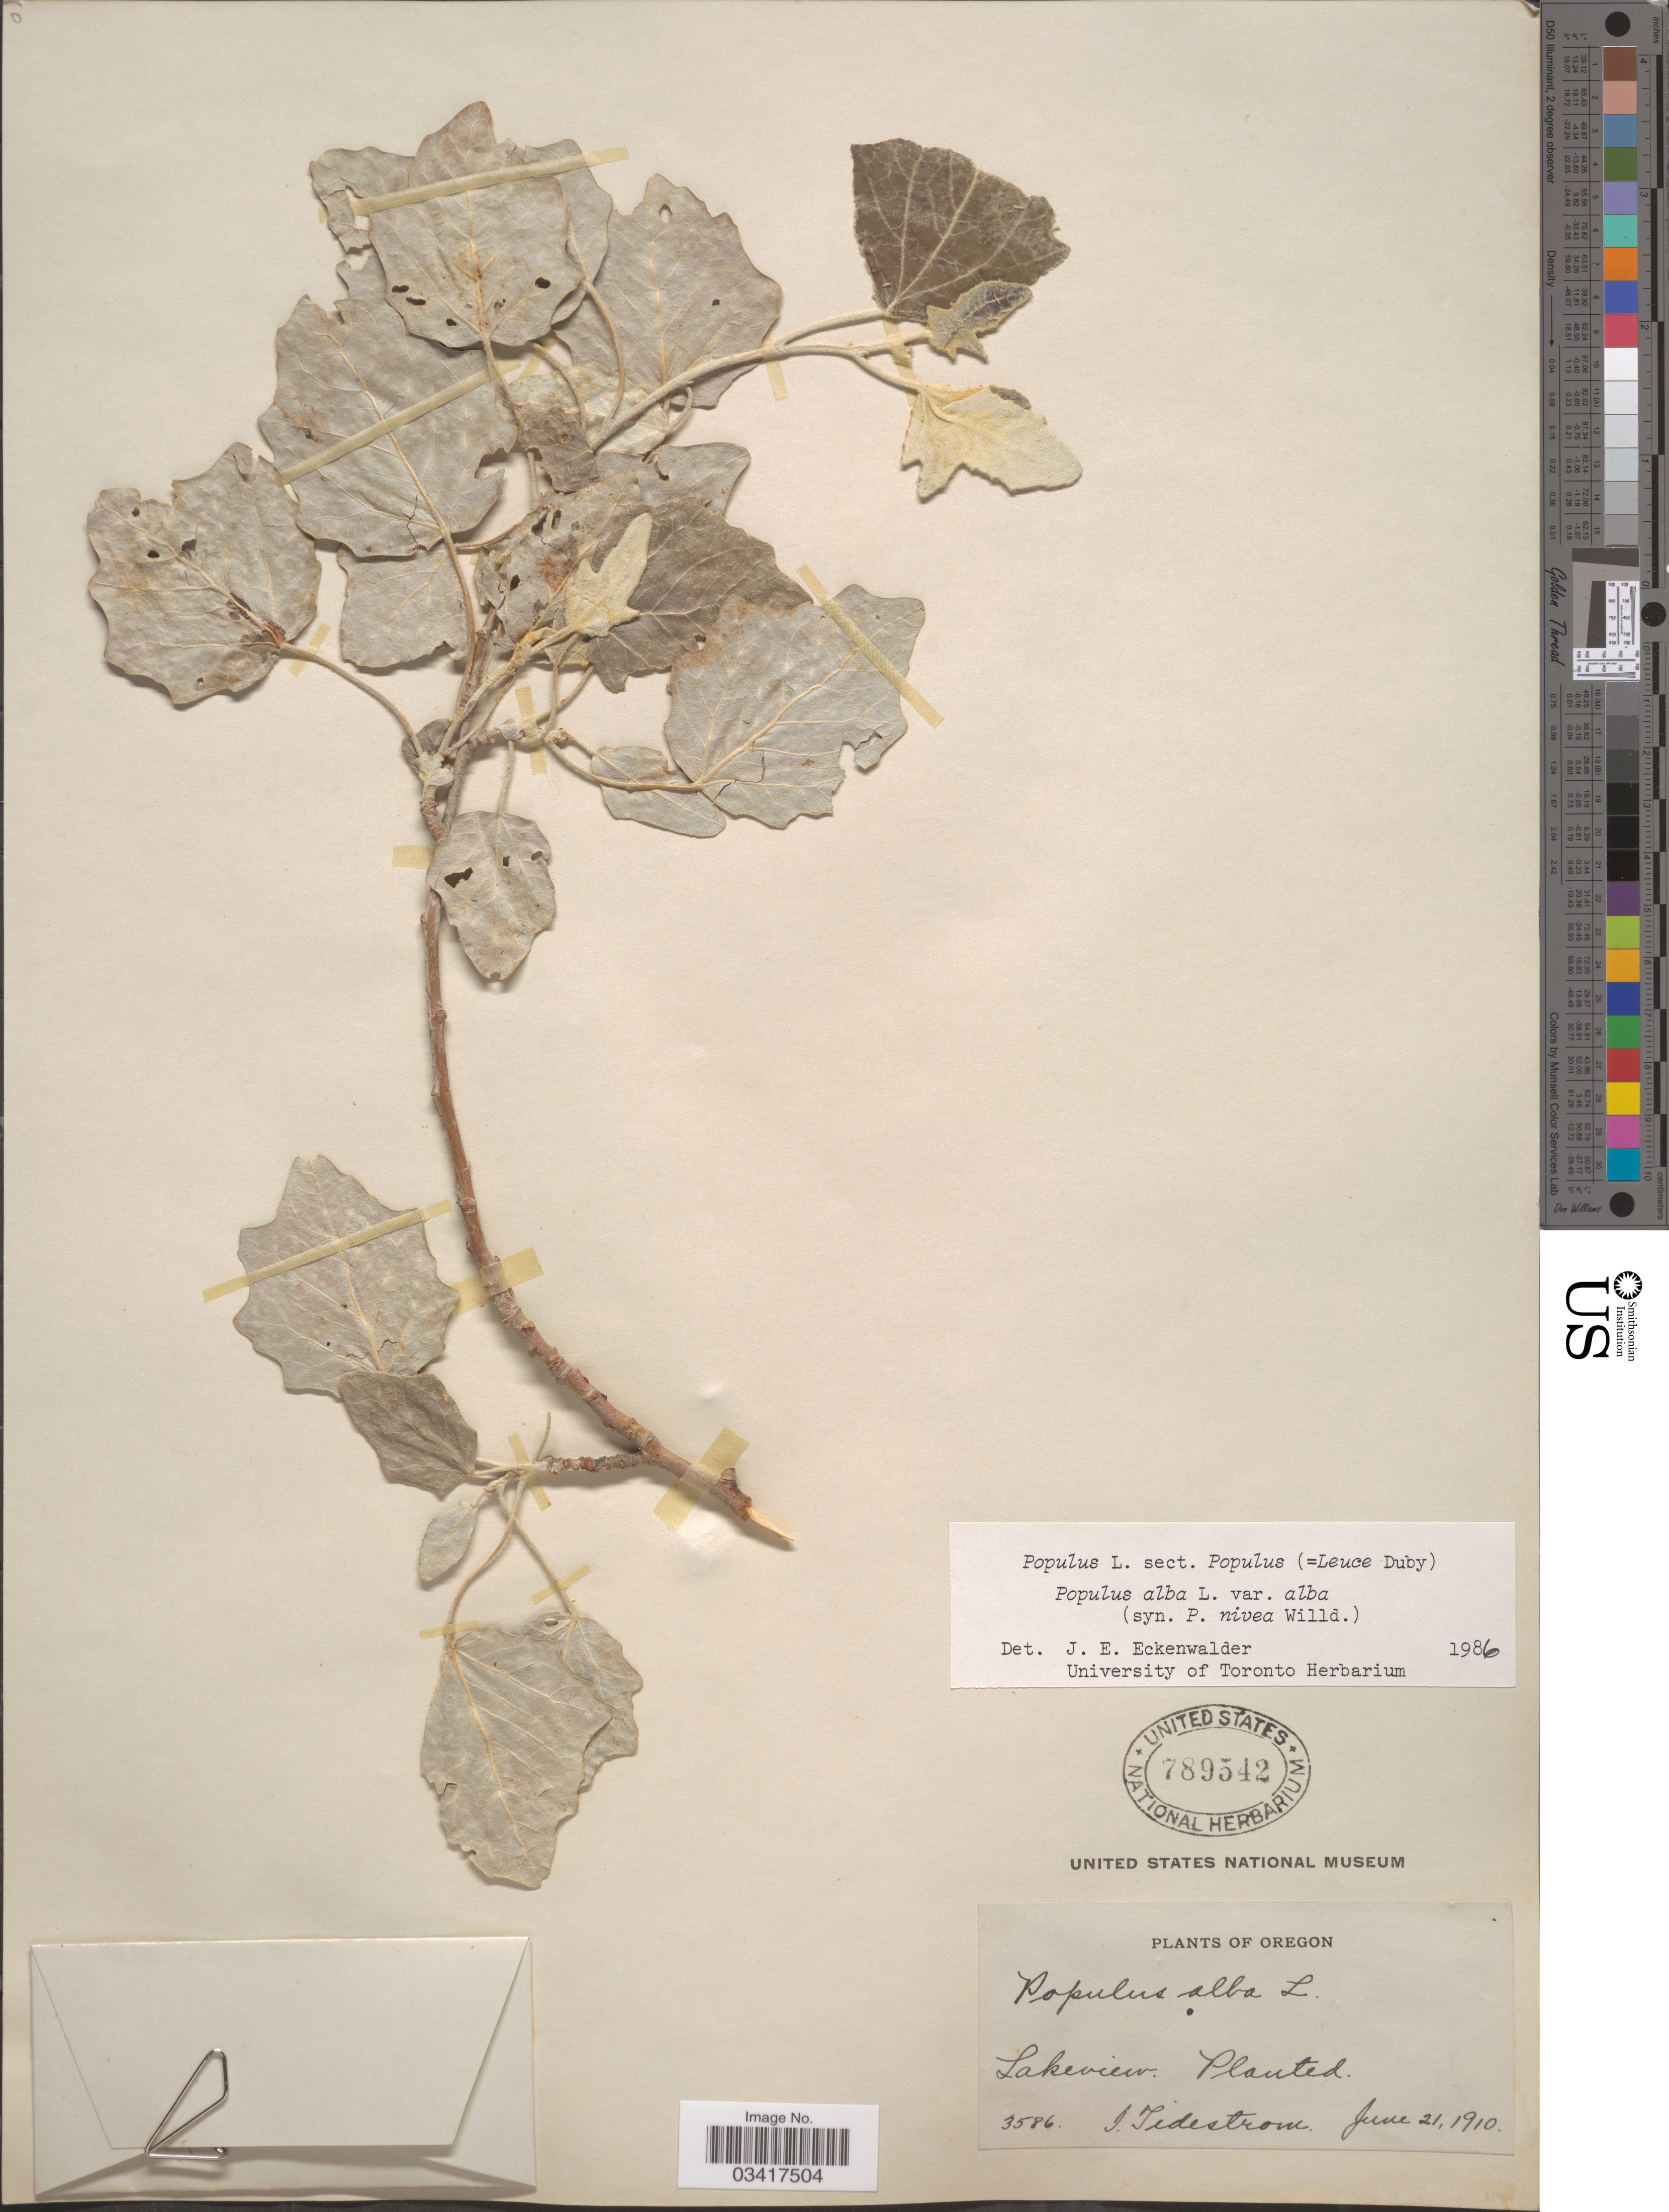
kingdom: Plantae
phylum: Tracheophyta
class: Magnoliopsida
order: Malpighiales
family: Salicaceae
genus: Populus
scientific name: Populus alba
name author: L.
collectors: I. F. Tidestrom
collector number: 3586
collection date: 1910-06-21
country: United States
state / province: Oregon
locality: Lakeview.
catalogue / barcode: US 789542